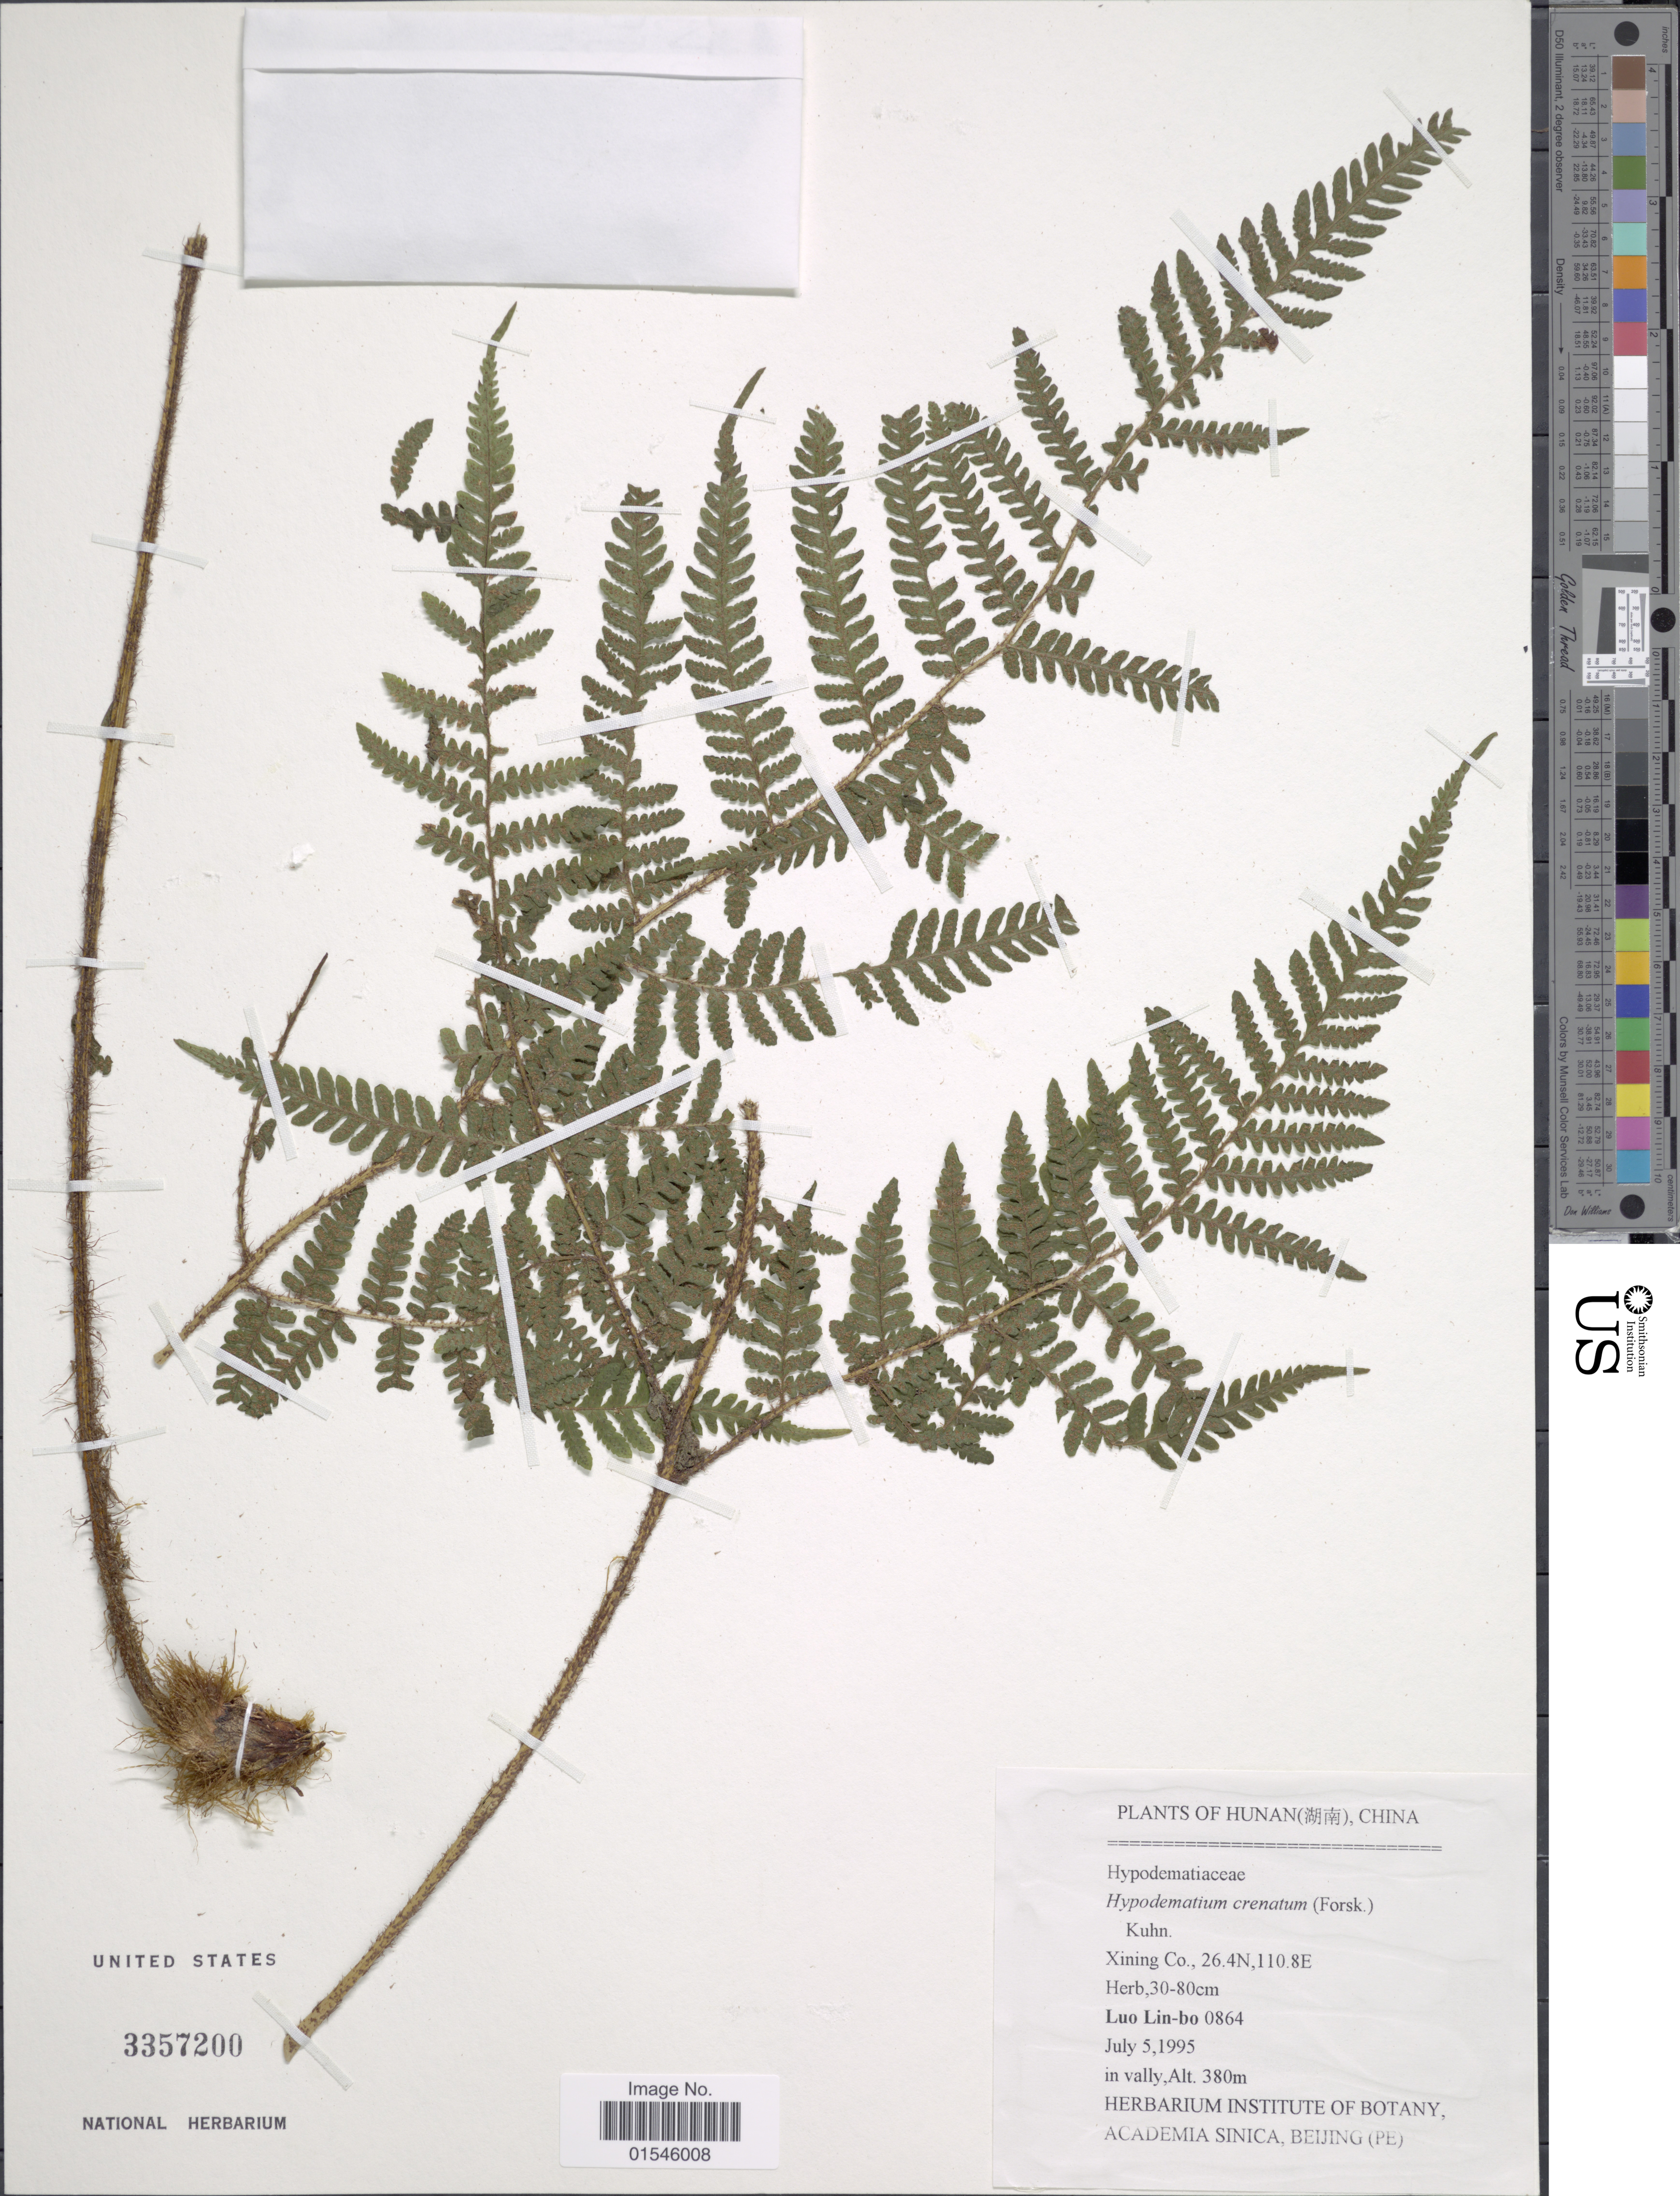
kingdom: Plantae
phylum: Tracheophyta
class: Polypodiopsida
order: Polypodiales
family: Hypodematiaceae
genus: Hypodematium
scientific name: Hypodematium crenatum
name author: (Forssk.) Kuhn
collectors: L. Lin-bo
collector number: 0864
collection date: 1995-07-05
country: China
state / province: Hunan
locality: Xining Co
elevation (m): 380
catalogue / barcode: US 3357200